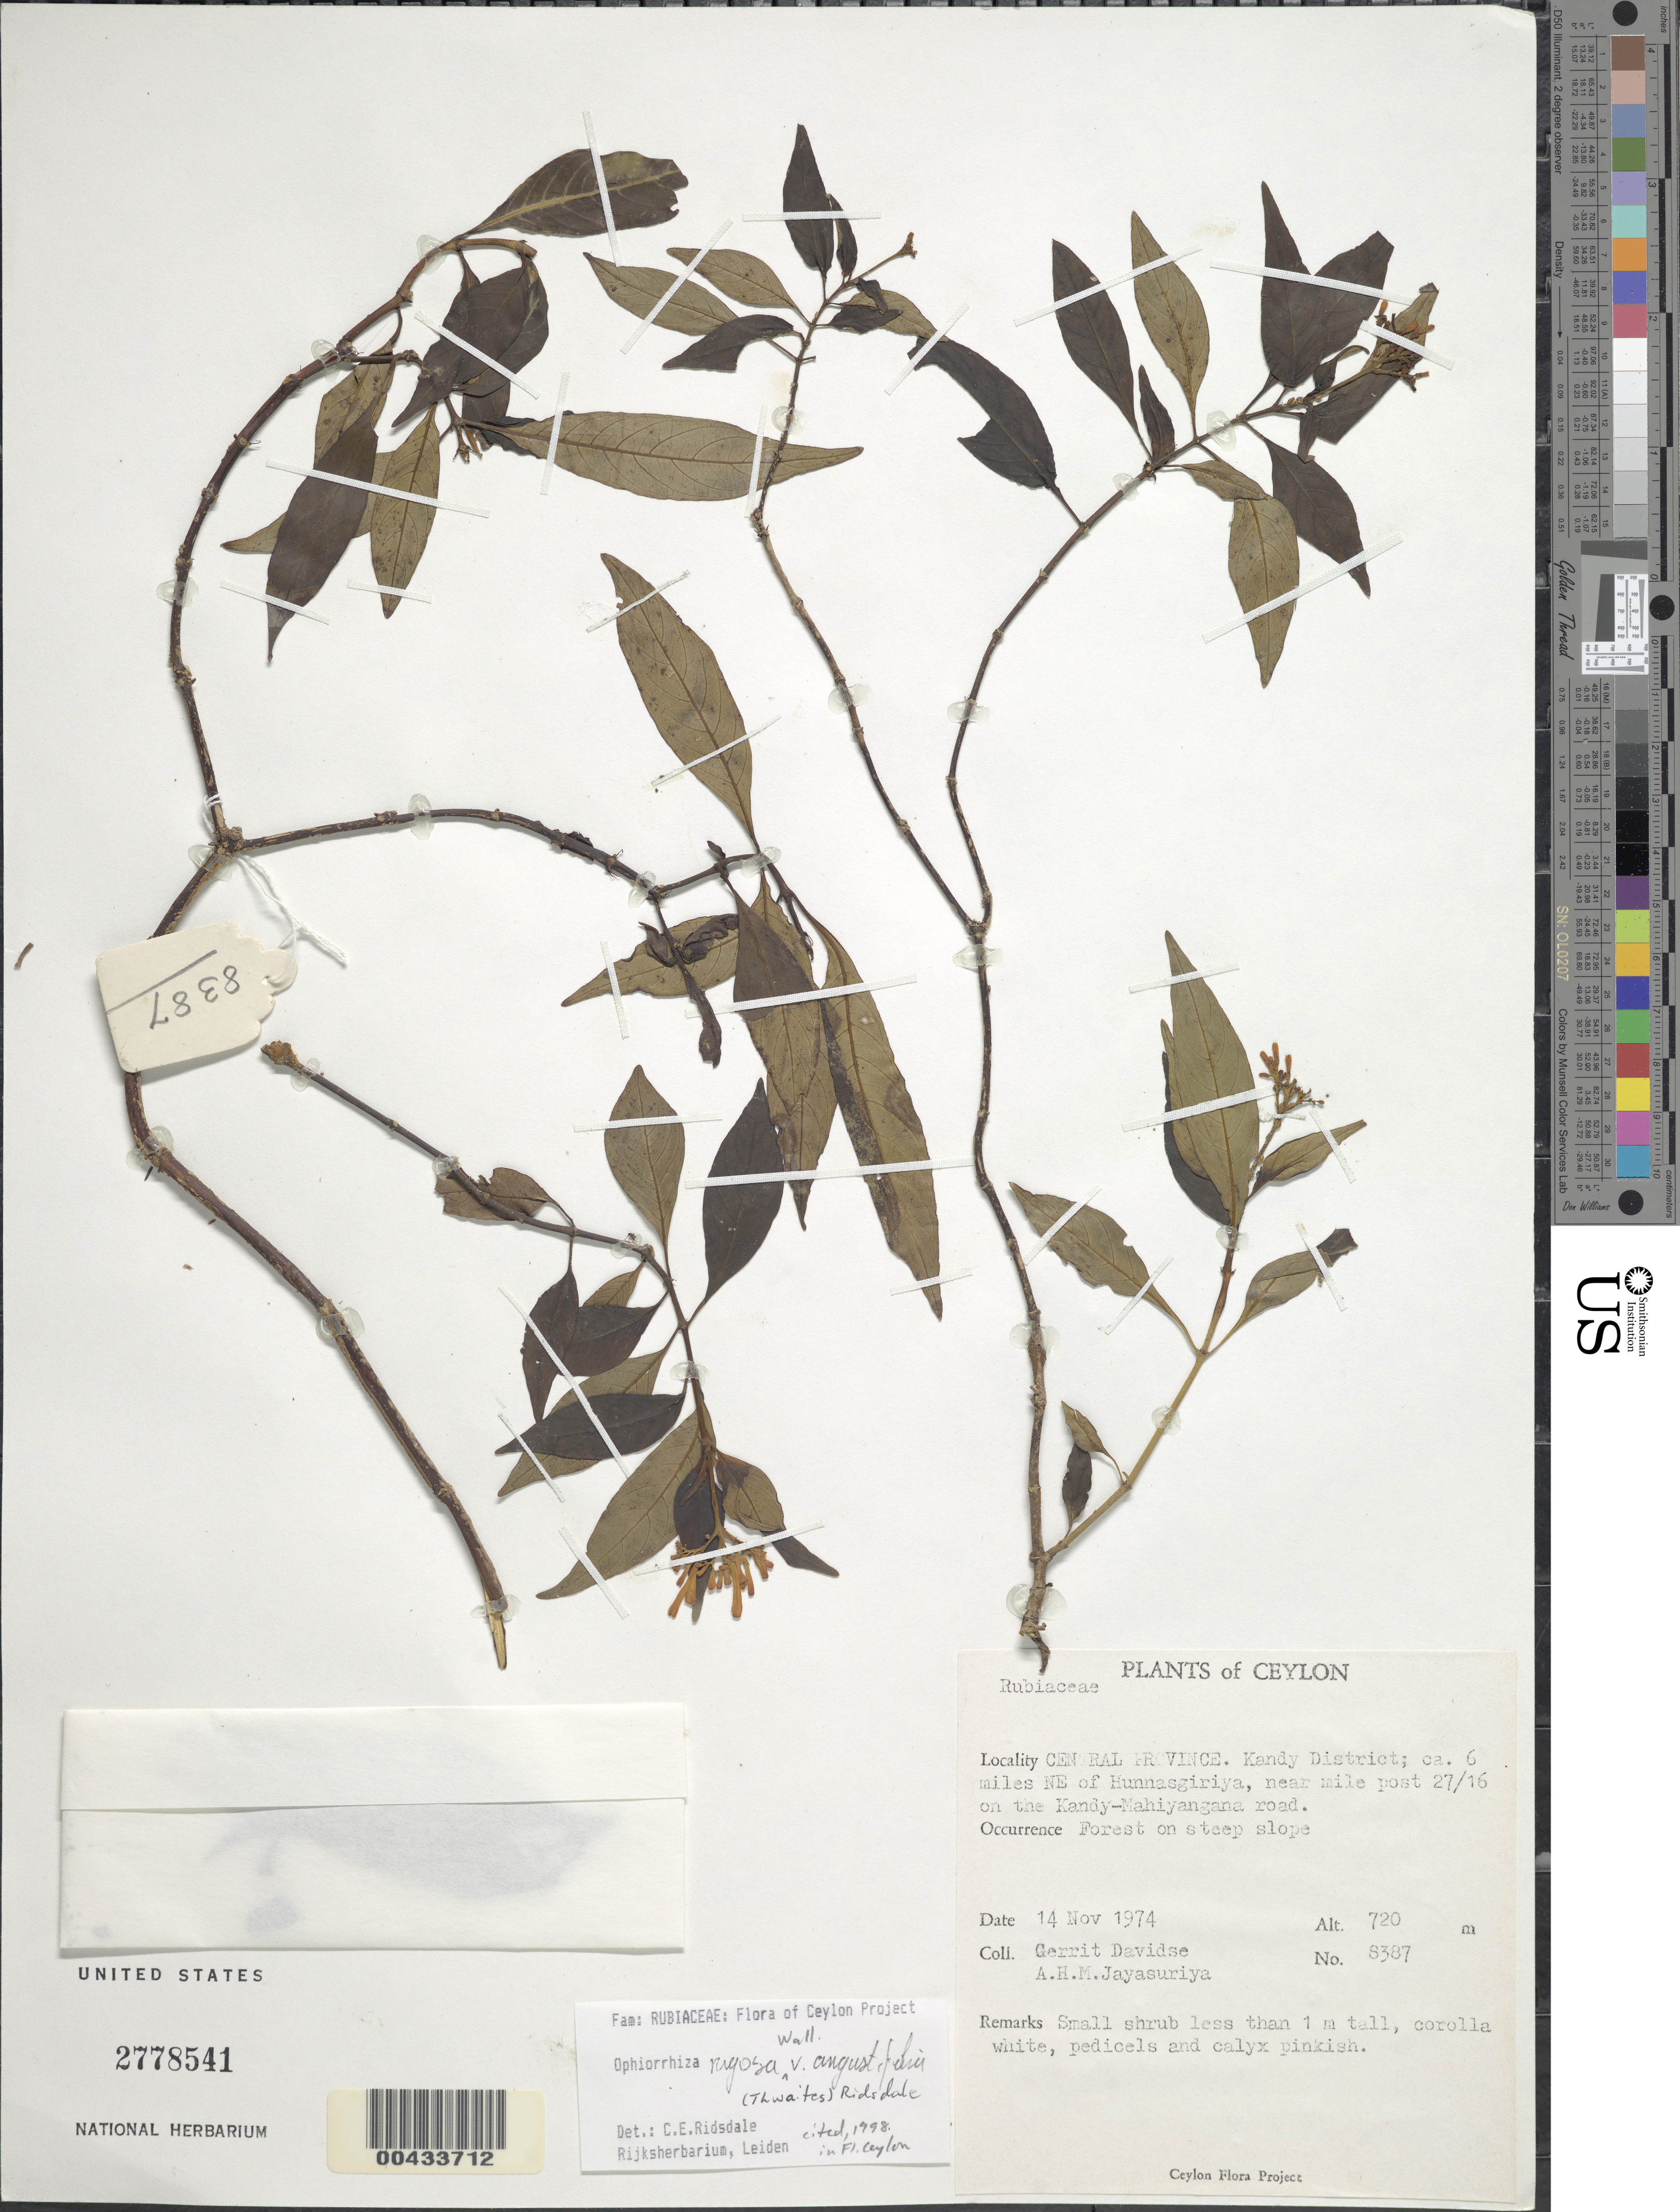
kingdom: Plantae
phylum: Tracheophyta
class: Magnoliopsida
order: Gentianales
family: Rubiaceae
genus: Ophiorrhiza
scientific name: Ophiorrhiza rugosa var. angustifolia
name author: (Thwaites) Ridsdale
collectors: G. Davidse & A. H. Jayasuriya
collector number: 8387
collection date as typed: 14 Nov 1974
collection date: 1974-11-14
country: Sri Lanka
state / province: Central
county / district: Kandy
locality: ca. 6 mi NE of Hunnasgiriya, near mile post 27/16 on the Kandy-Mahiyangana Rd.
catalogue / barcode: US 2778541